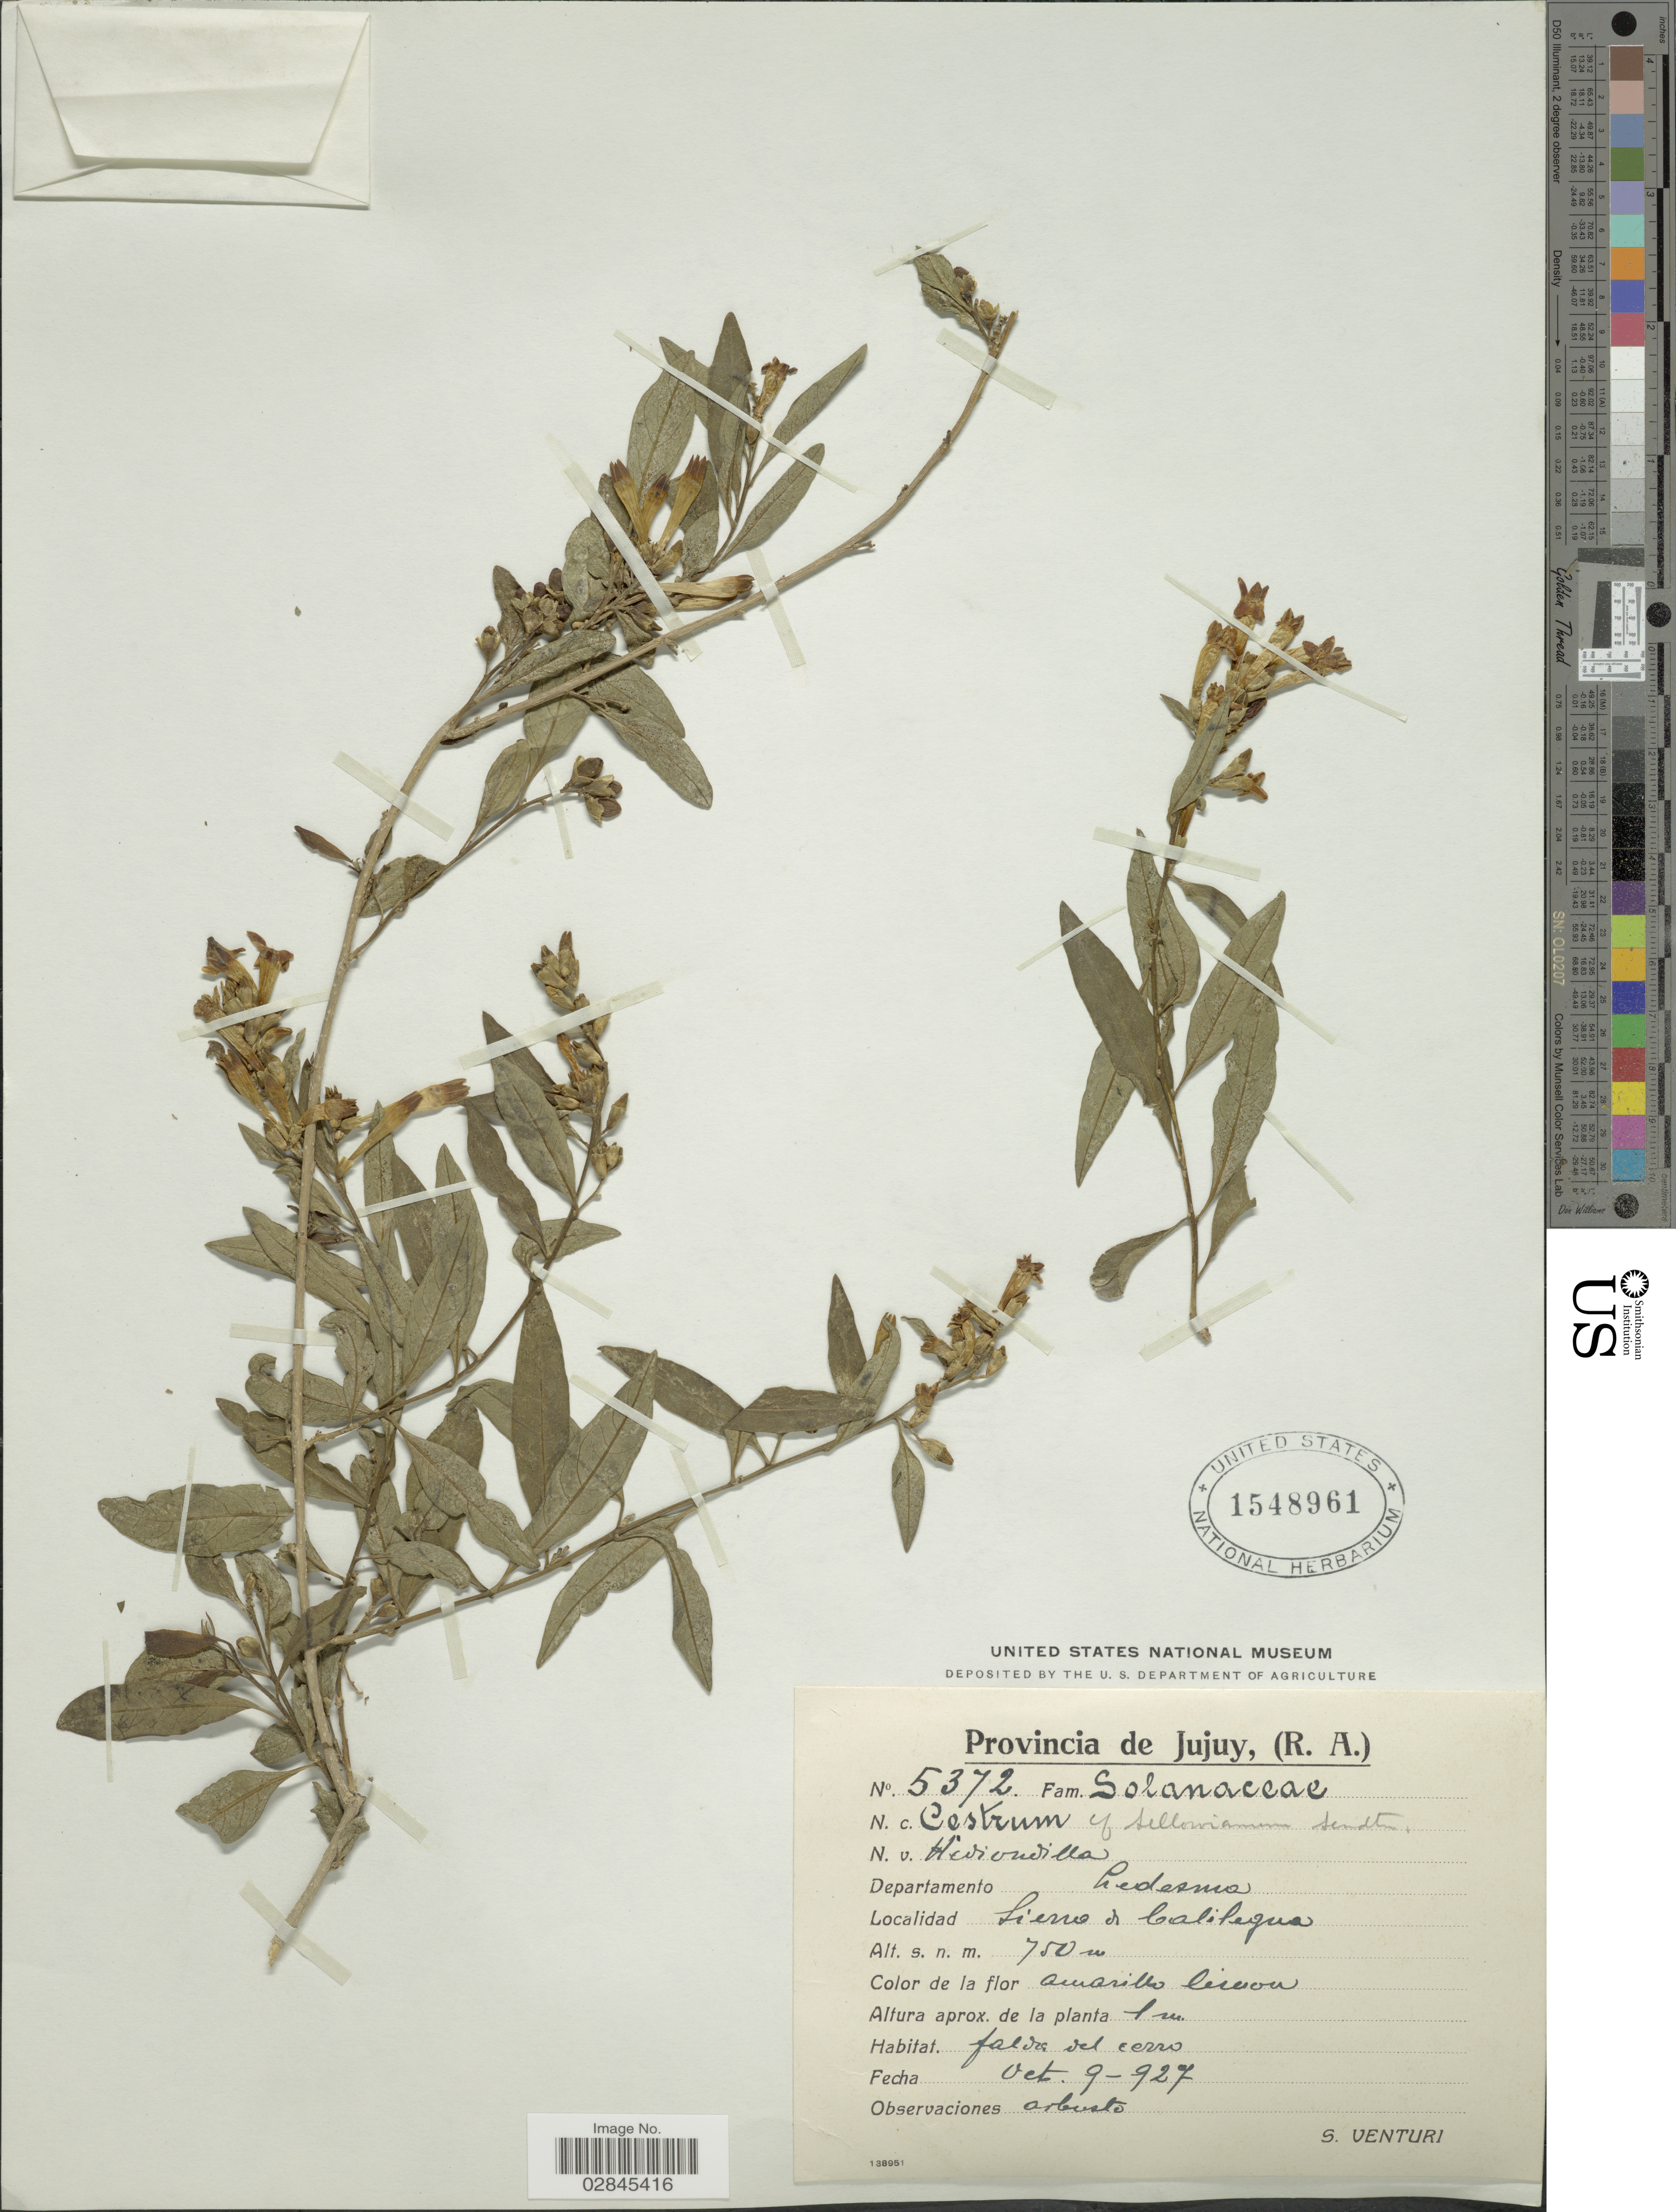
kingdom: Plantae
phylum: Tracheophyta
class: Magnoliopsida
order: Solanales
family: Solanaceae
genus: Cestrum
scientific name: Cestrum euanthes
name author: Schltdl.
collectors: S. Venturi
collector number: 5372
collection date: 1927-10-09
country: Argentina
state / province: Jujuy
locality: Departamento Ledesma. Sierra de Calilegua.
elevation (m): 750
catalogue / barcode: US 1548961